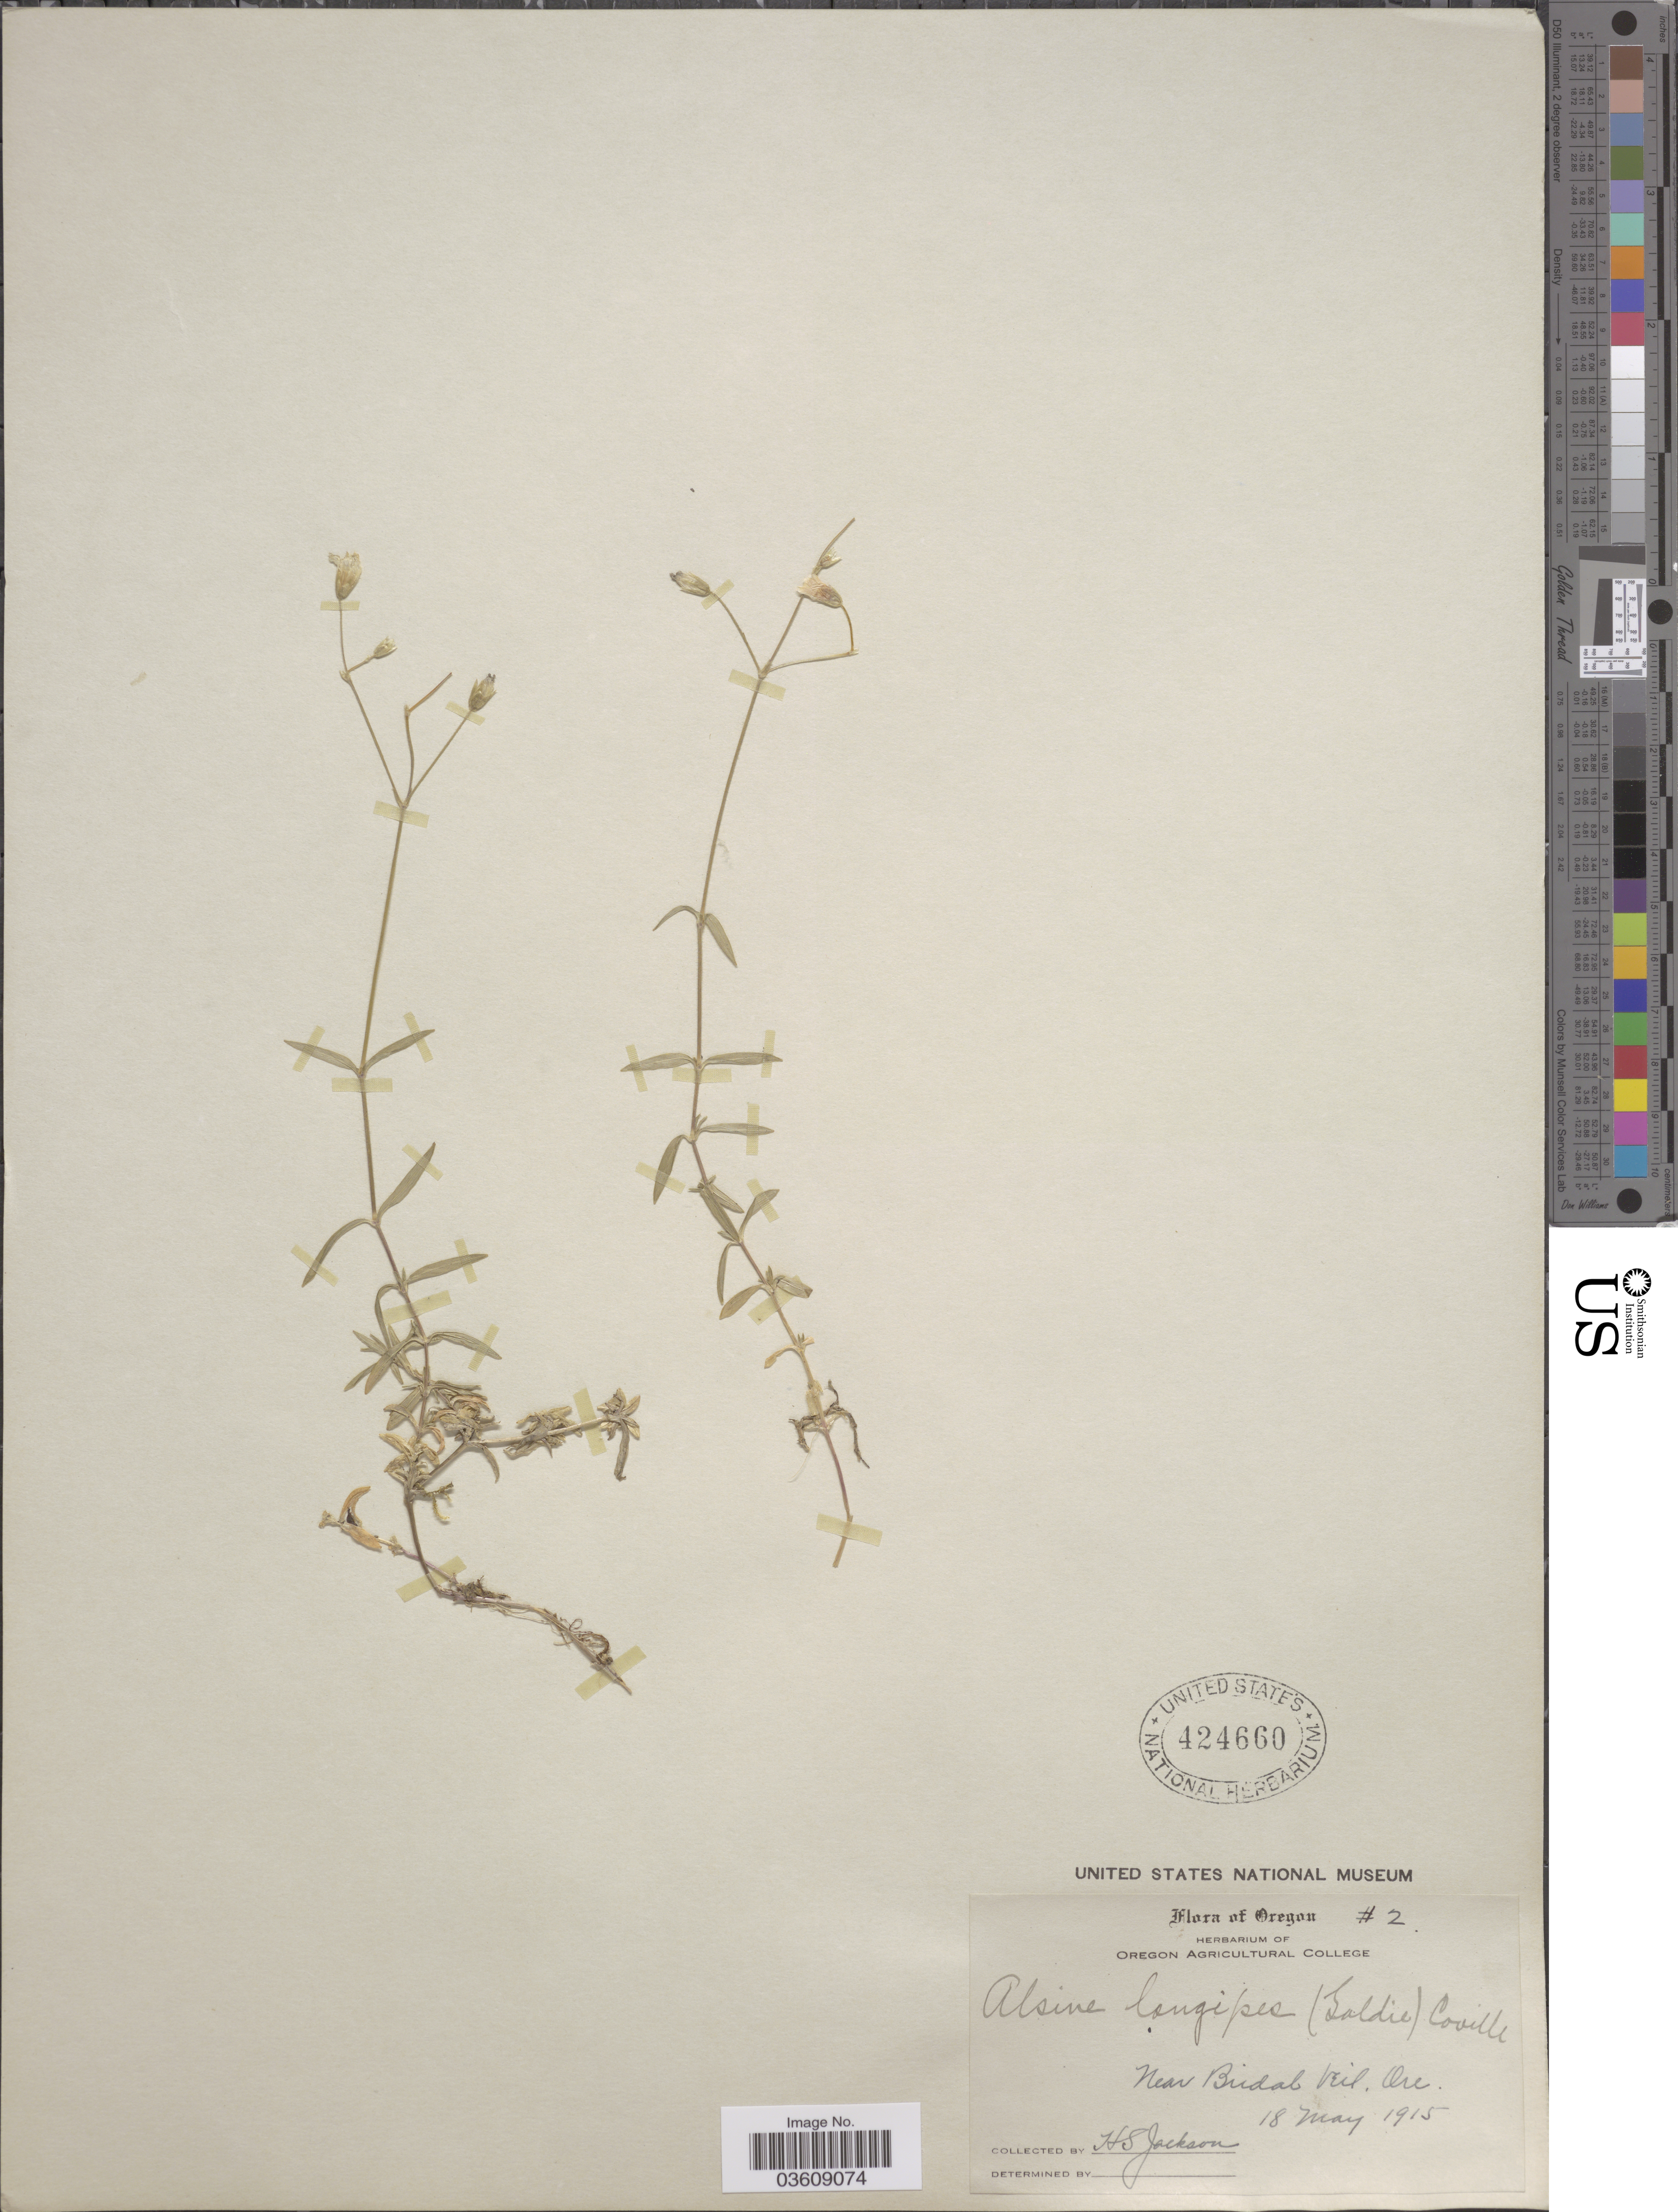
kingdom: Plantae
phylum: Tracheophyta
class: Magnoliopsida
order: Caryophyllales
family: Caryophyllaceae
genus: Stellaria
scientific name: Stellaria longipes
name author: Goldie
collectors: H. Jackson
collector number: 2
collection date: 1915-05-18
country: United States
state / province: Oregon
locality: Near Bridal Veil.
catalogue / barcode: US 424660